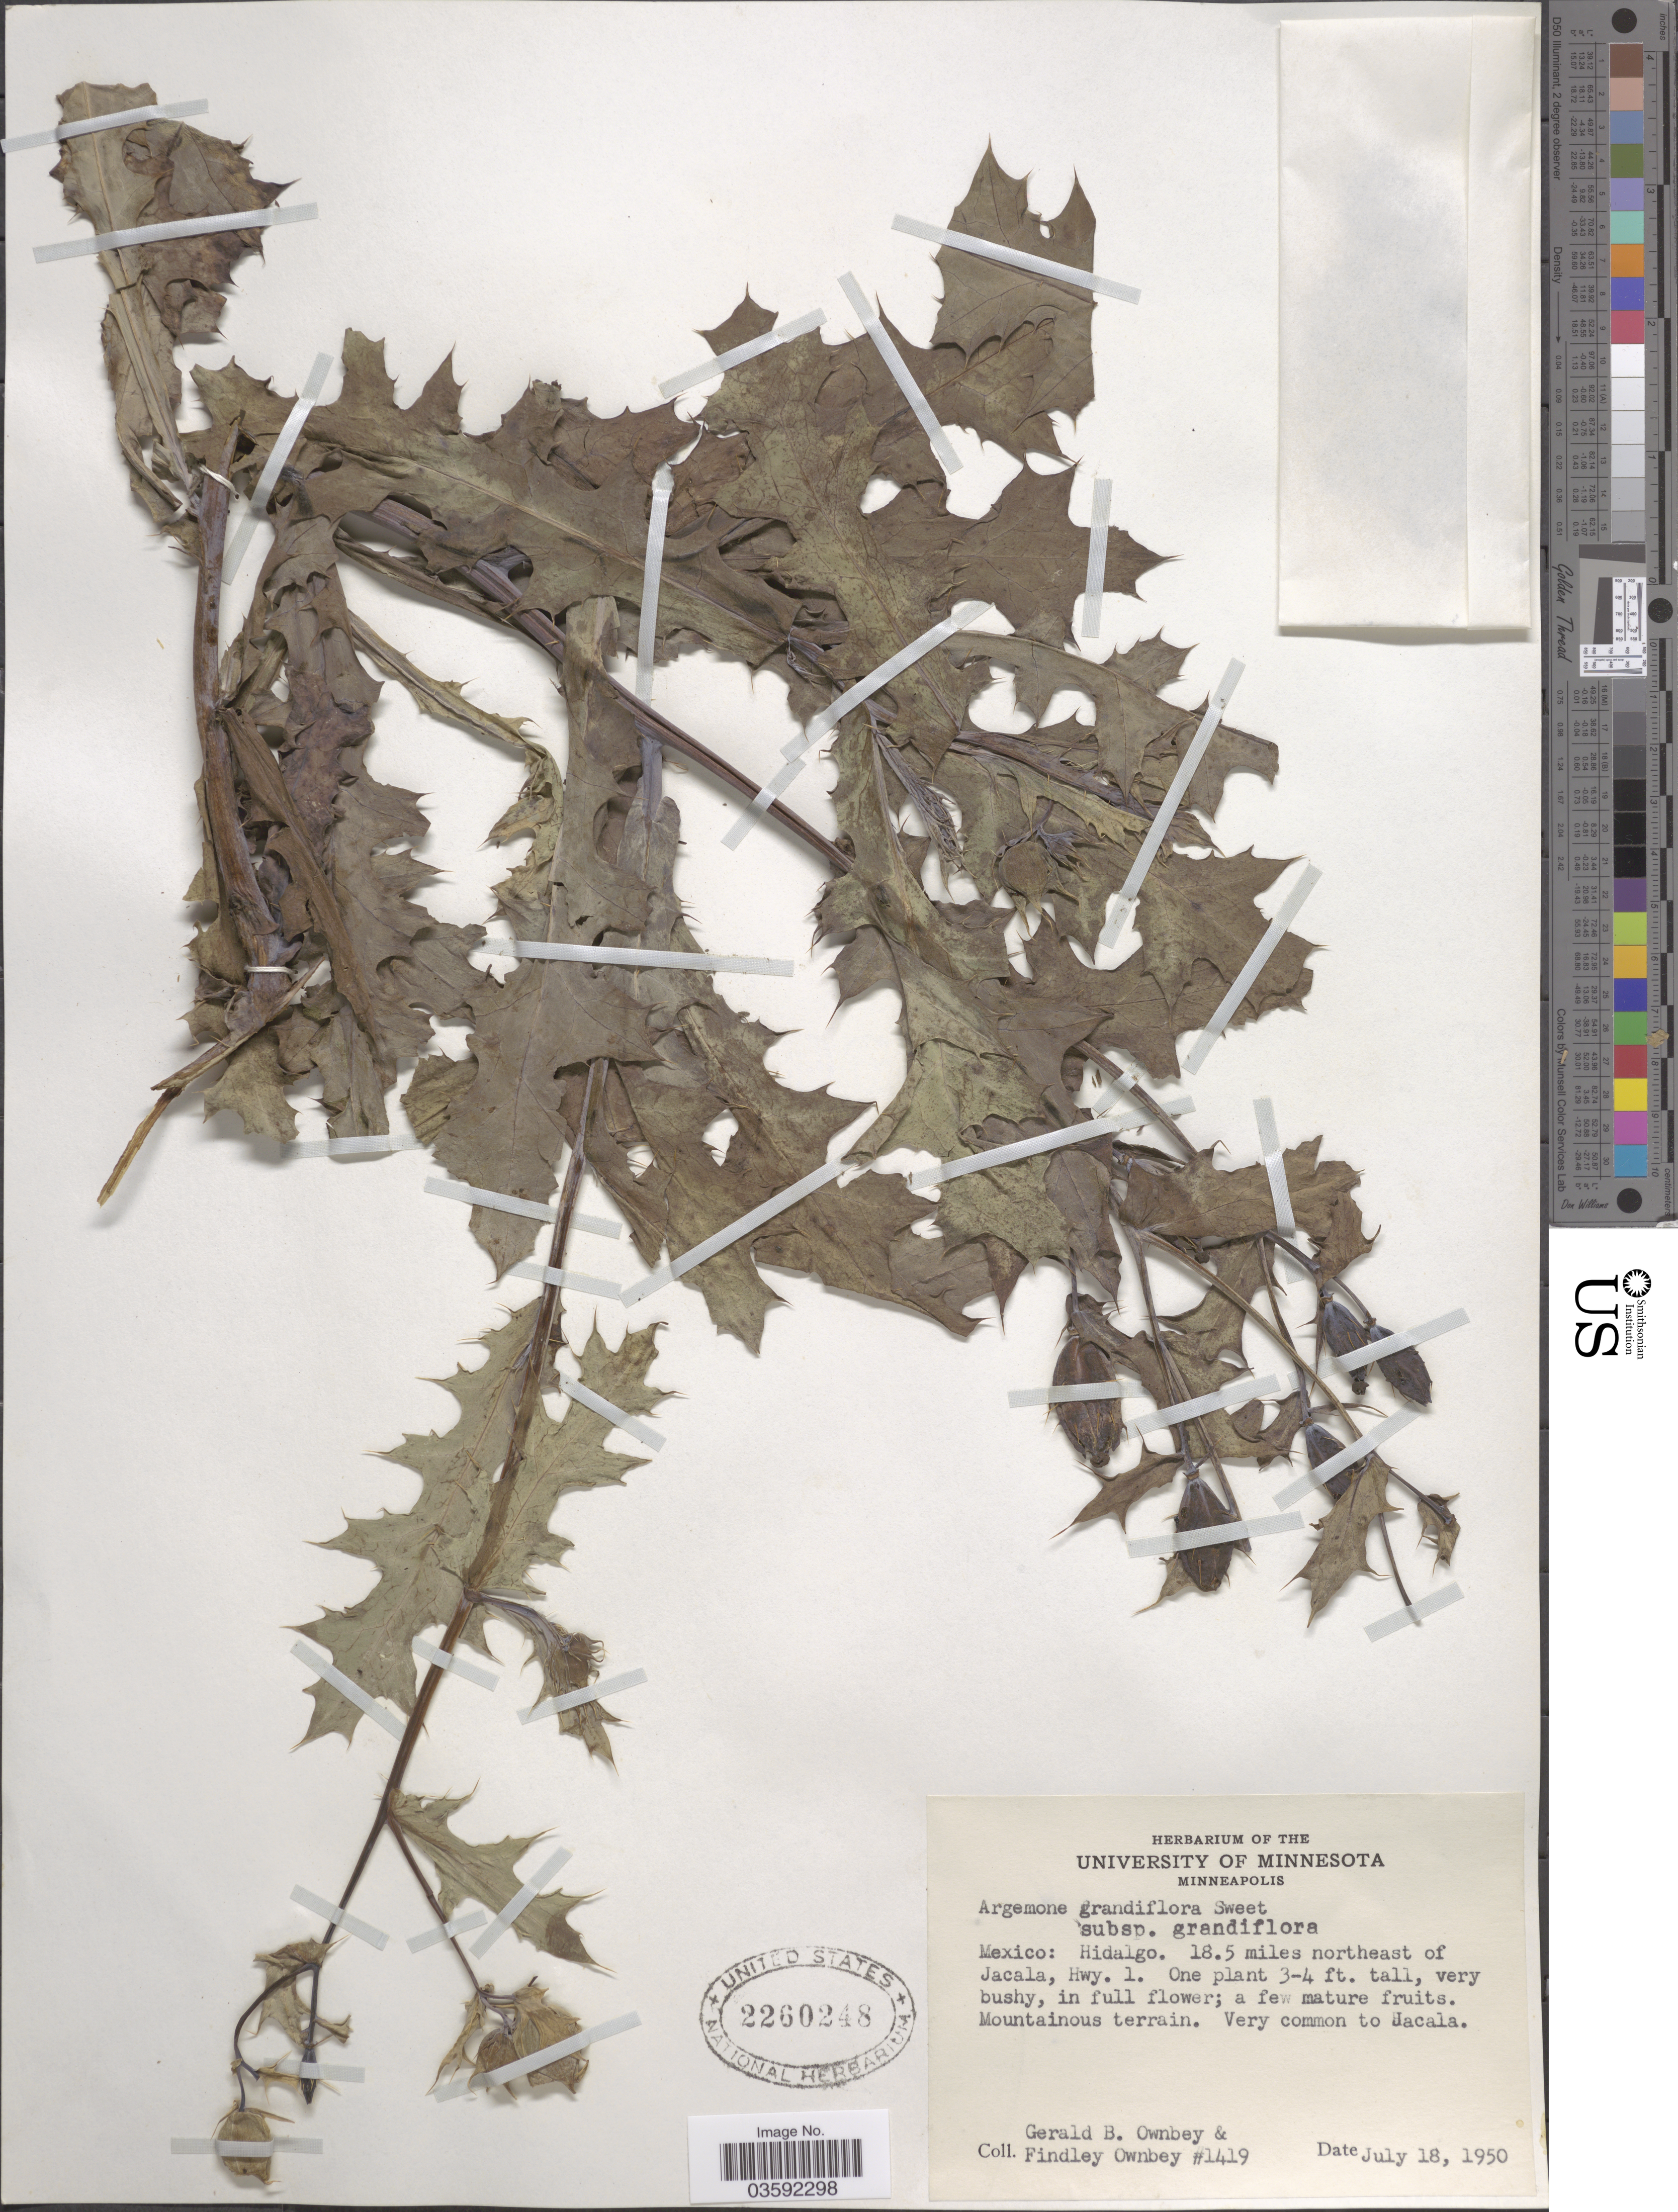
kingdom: Plantae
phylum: Tracheophyta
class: Magnoliopsida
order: Ranunculales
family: Papaveraceae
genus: Argemone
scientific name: Argemone grandiflora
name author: Sweet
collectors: G. B. Ownbey & F. Ownbey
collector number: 1419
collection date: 1950-07-18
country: Mexico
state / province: Hidalgo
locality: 18.5 miles northeast of Jacala, Hwy. 1.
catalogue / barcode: US 2260248